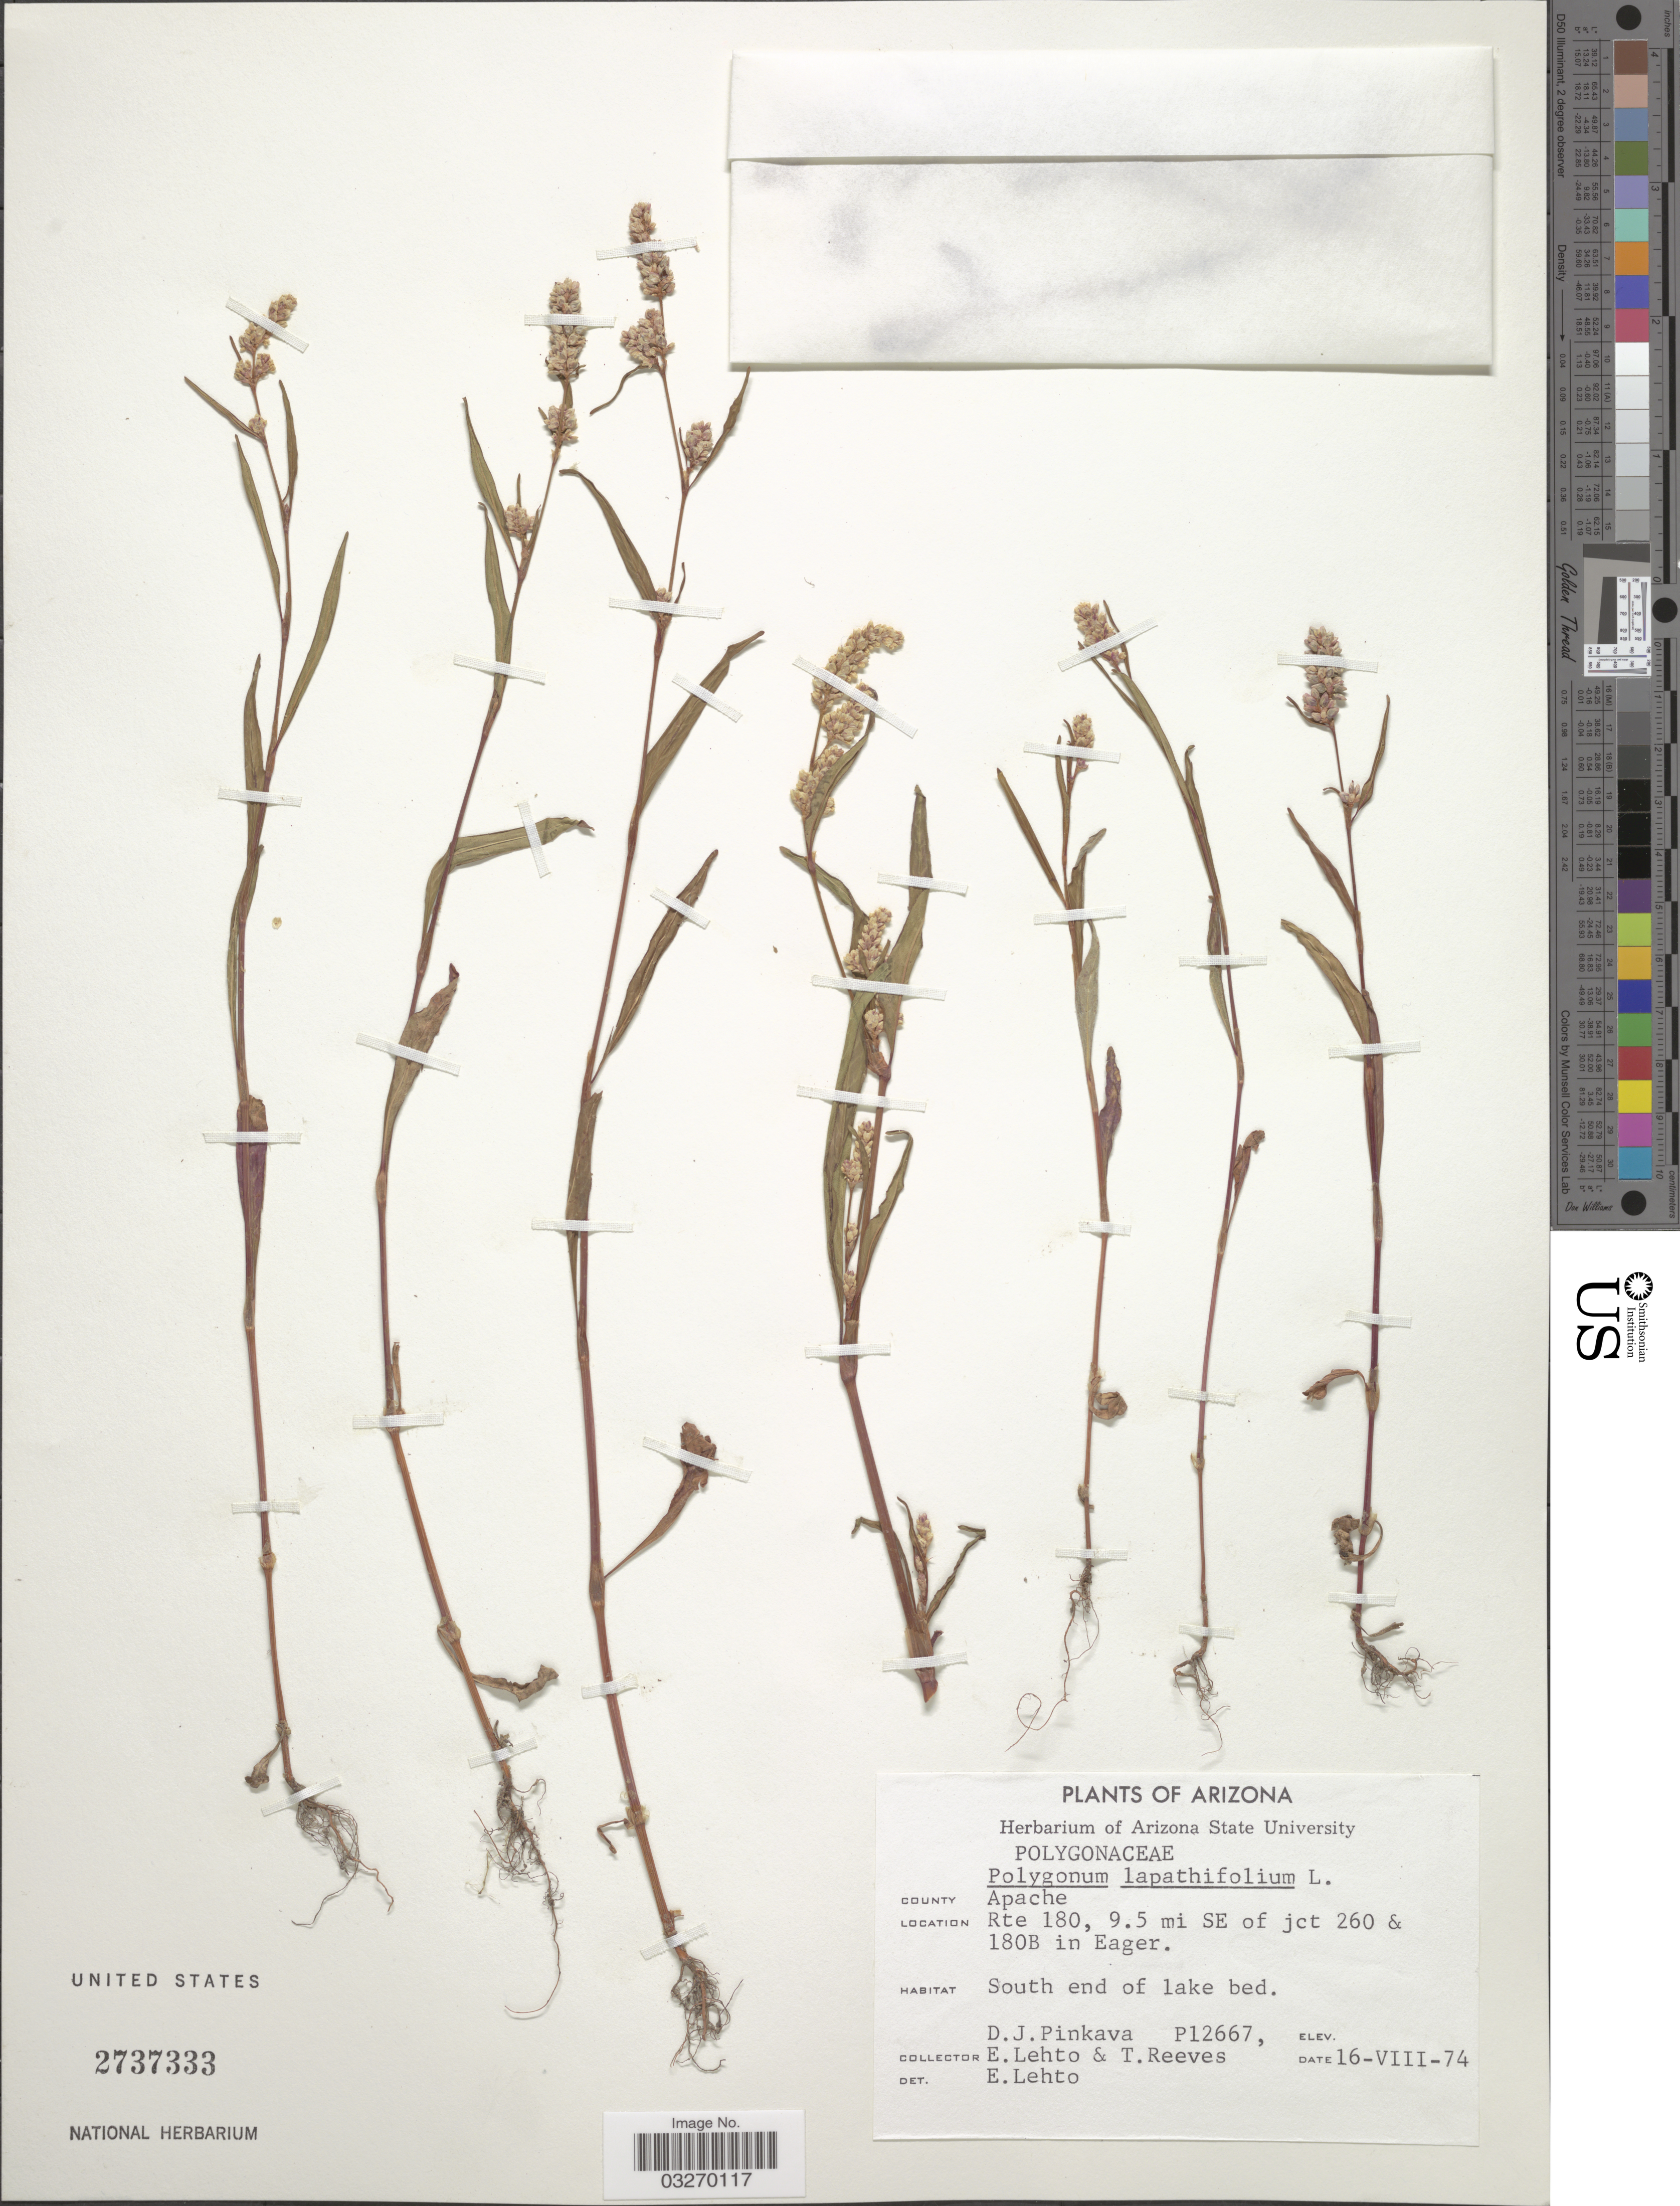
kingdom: Plantae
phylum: Tracheophyta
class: Magnoliopsida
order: Caryophyllales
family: Polygonaceae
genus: Persicaria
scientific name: Persicaria lapathifolia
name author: (L.) Delarbre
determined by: Atha, D. E.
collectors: D. J. Pinkava, E. Lehto & T. Reeves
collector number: P12667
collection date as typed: Transcribed d/m/y: 16/8/74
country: United States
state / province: Arizona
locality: County Apache. Rte 180, 9.5 mi SE of jct 260 & 180B in Eager. South end of lake bed.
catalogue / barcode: US 2737333